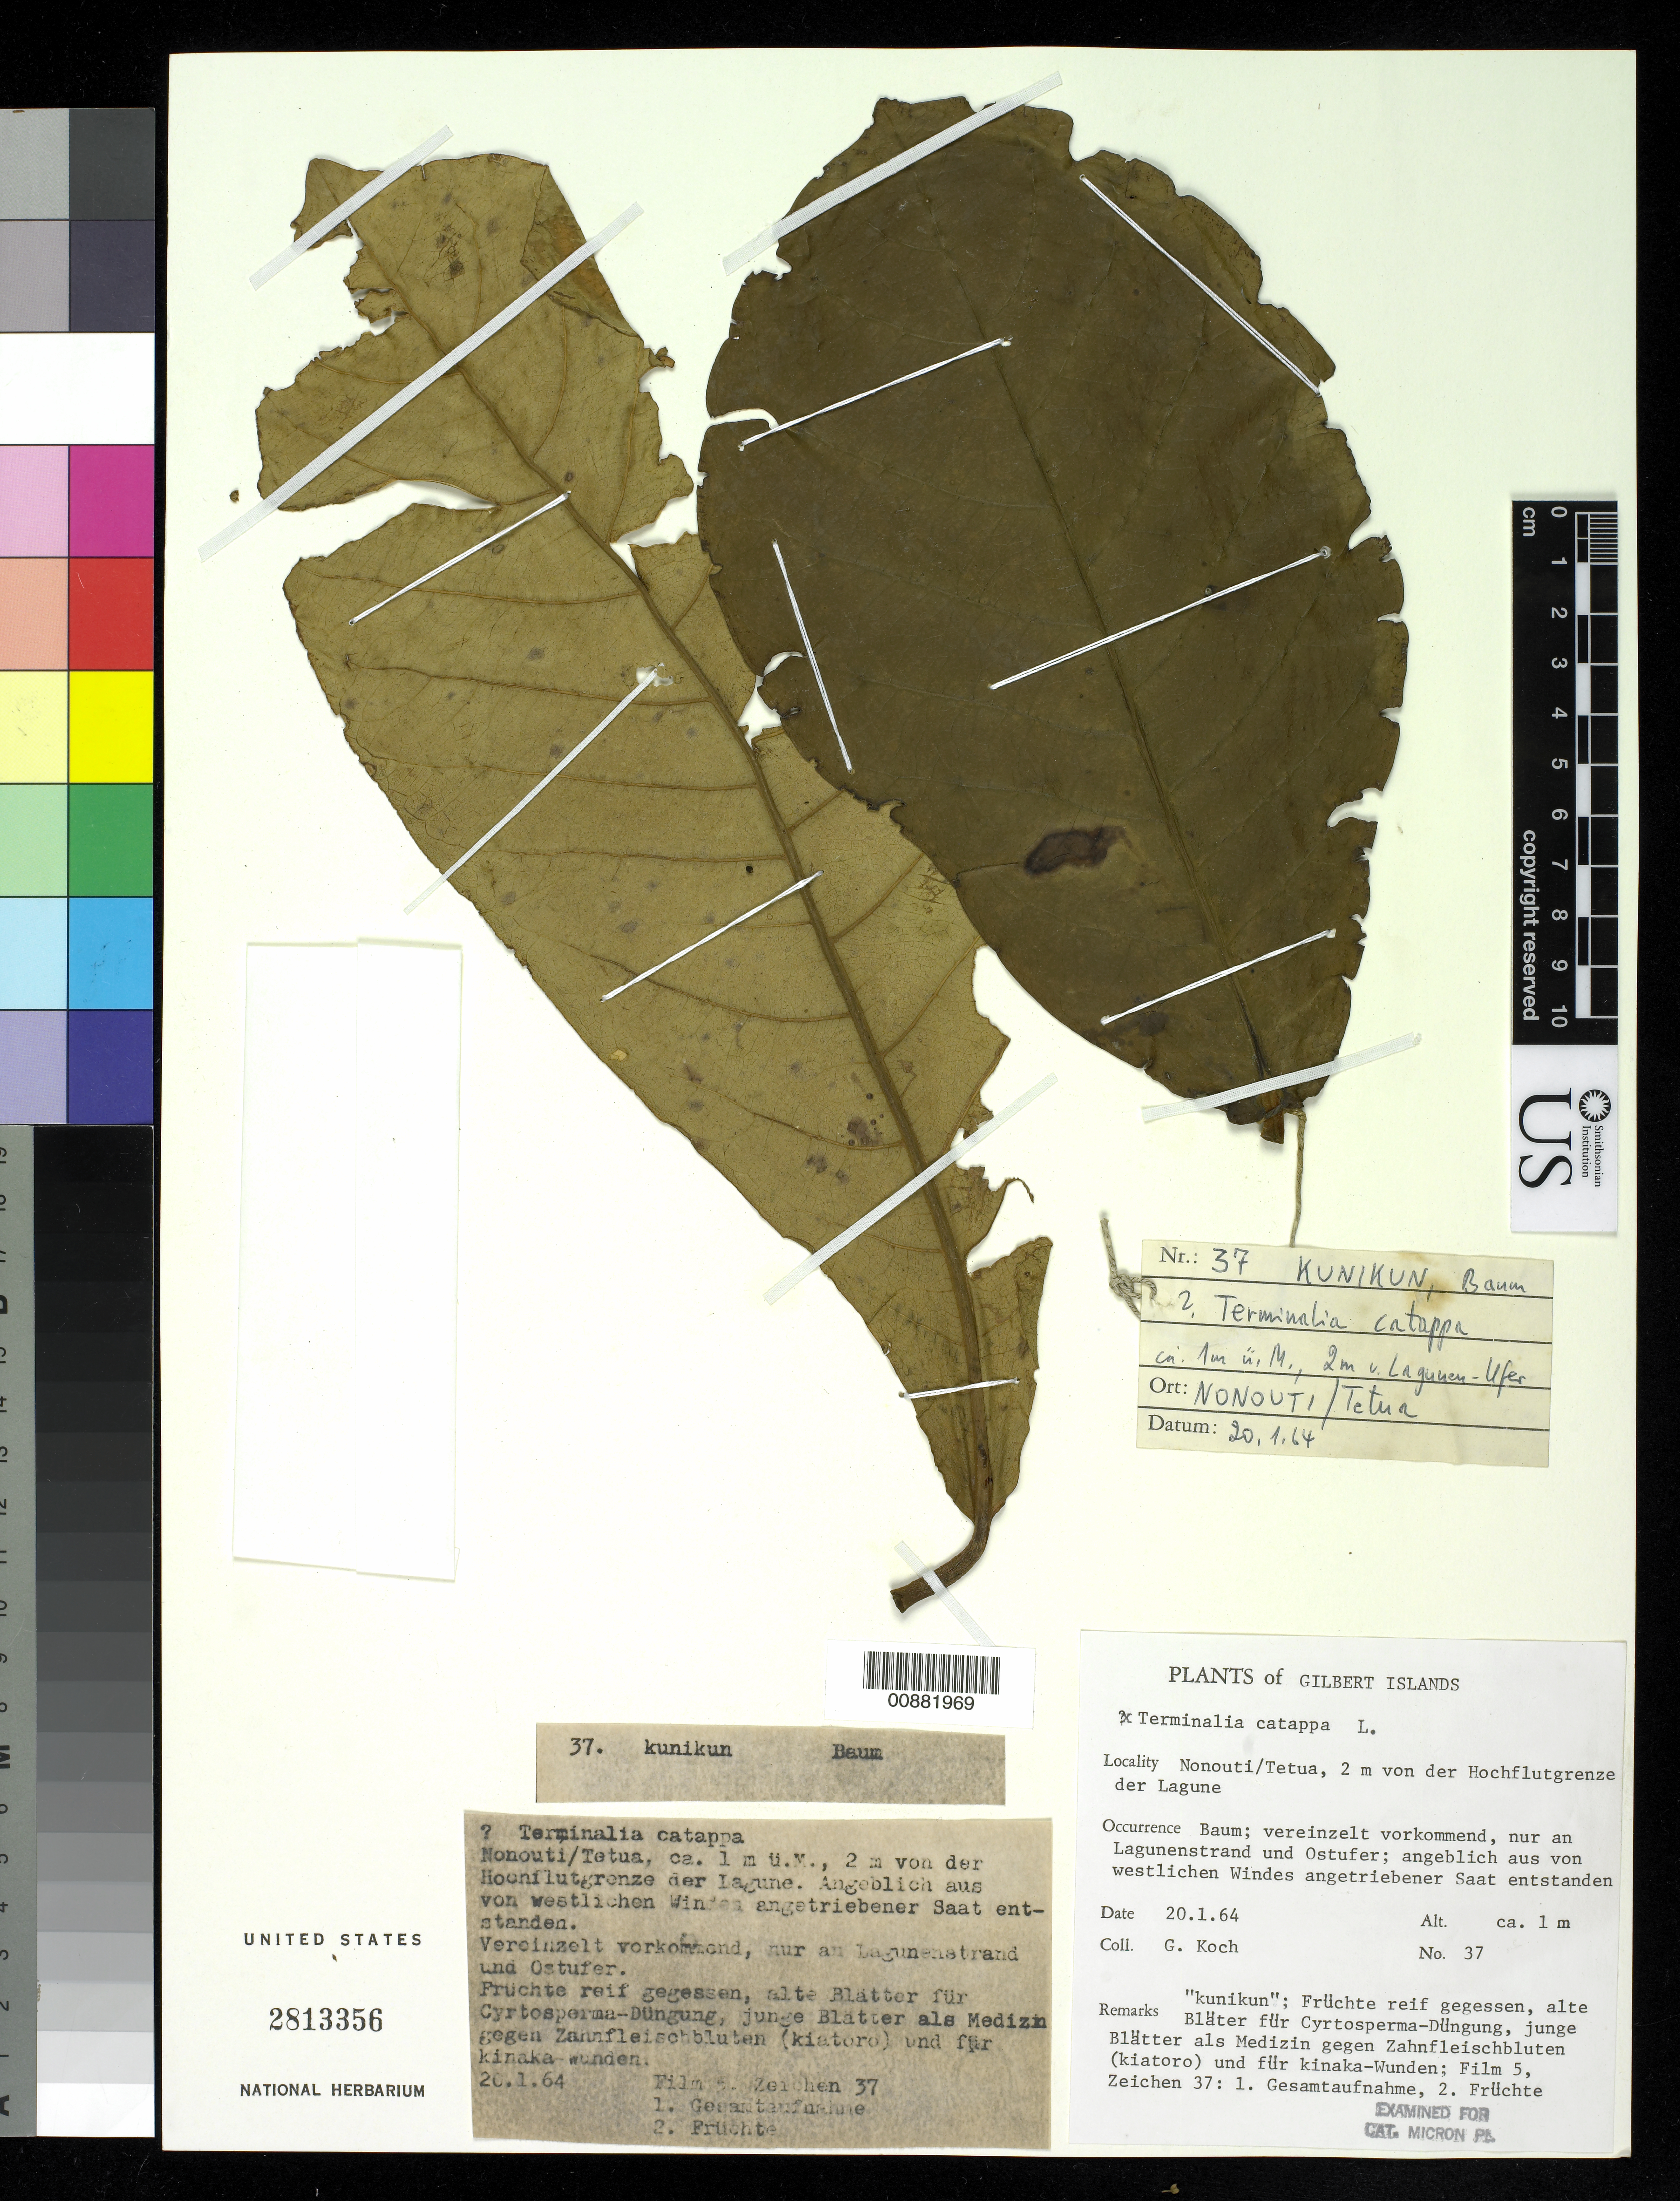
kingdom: Plantae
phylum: Tracheophyta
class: Magnoliopsida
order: Myrtales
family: Combretaceae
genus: Terminalia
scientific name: Terminalia catappa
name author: L.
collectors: G. Koch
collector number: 37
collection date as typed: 20 Jan 1964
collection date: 1964-01-20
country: Indonesia / Papua New Guinea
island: New Guinea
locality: Nonouti/Tetua, 2m von det hochflutgrenze det Lagune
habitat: Baum; vereinzelt vorkommend, nur an Lagunenstrand und Ostufer; angeblich aus von westlichen Windes angetriebener Saat entstan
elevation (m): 1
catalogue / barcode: US 2813356